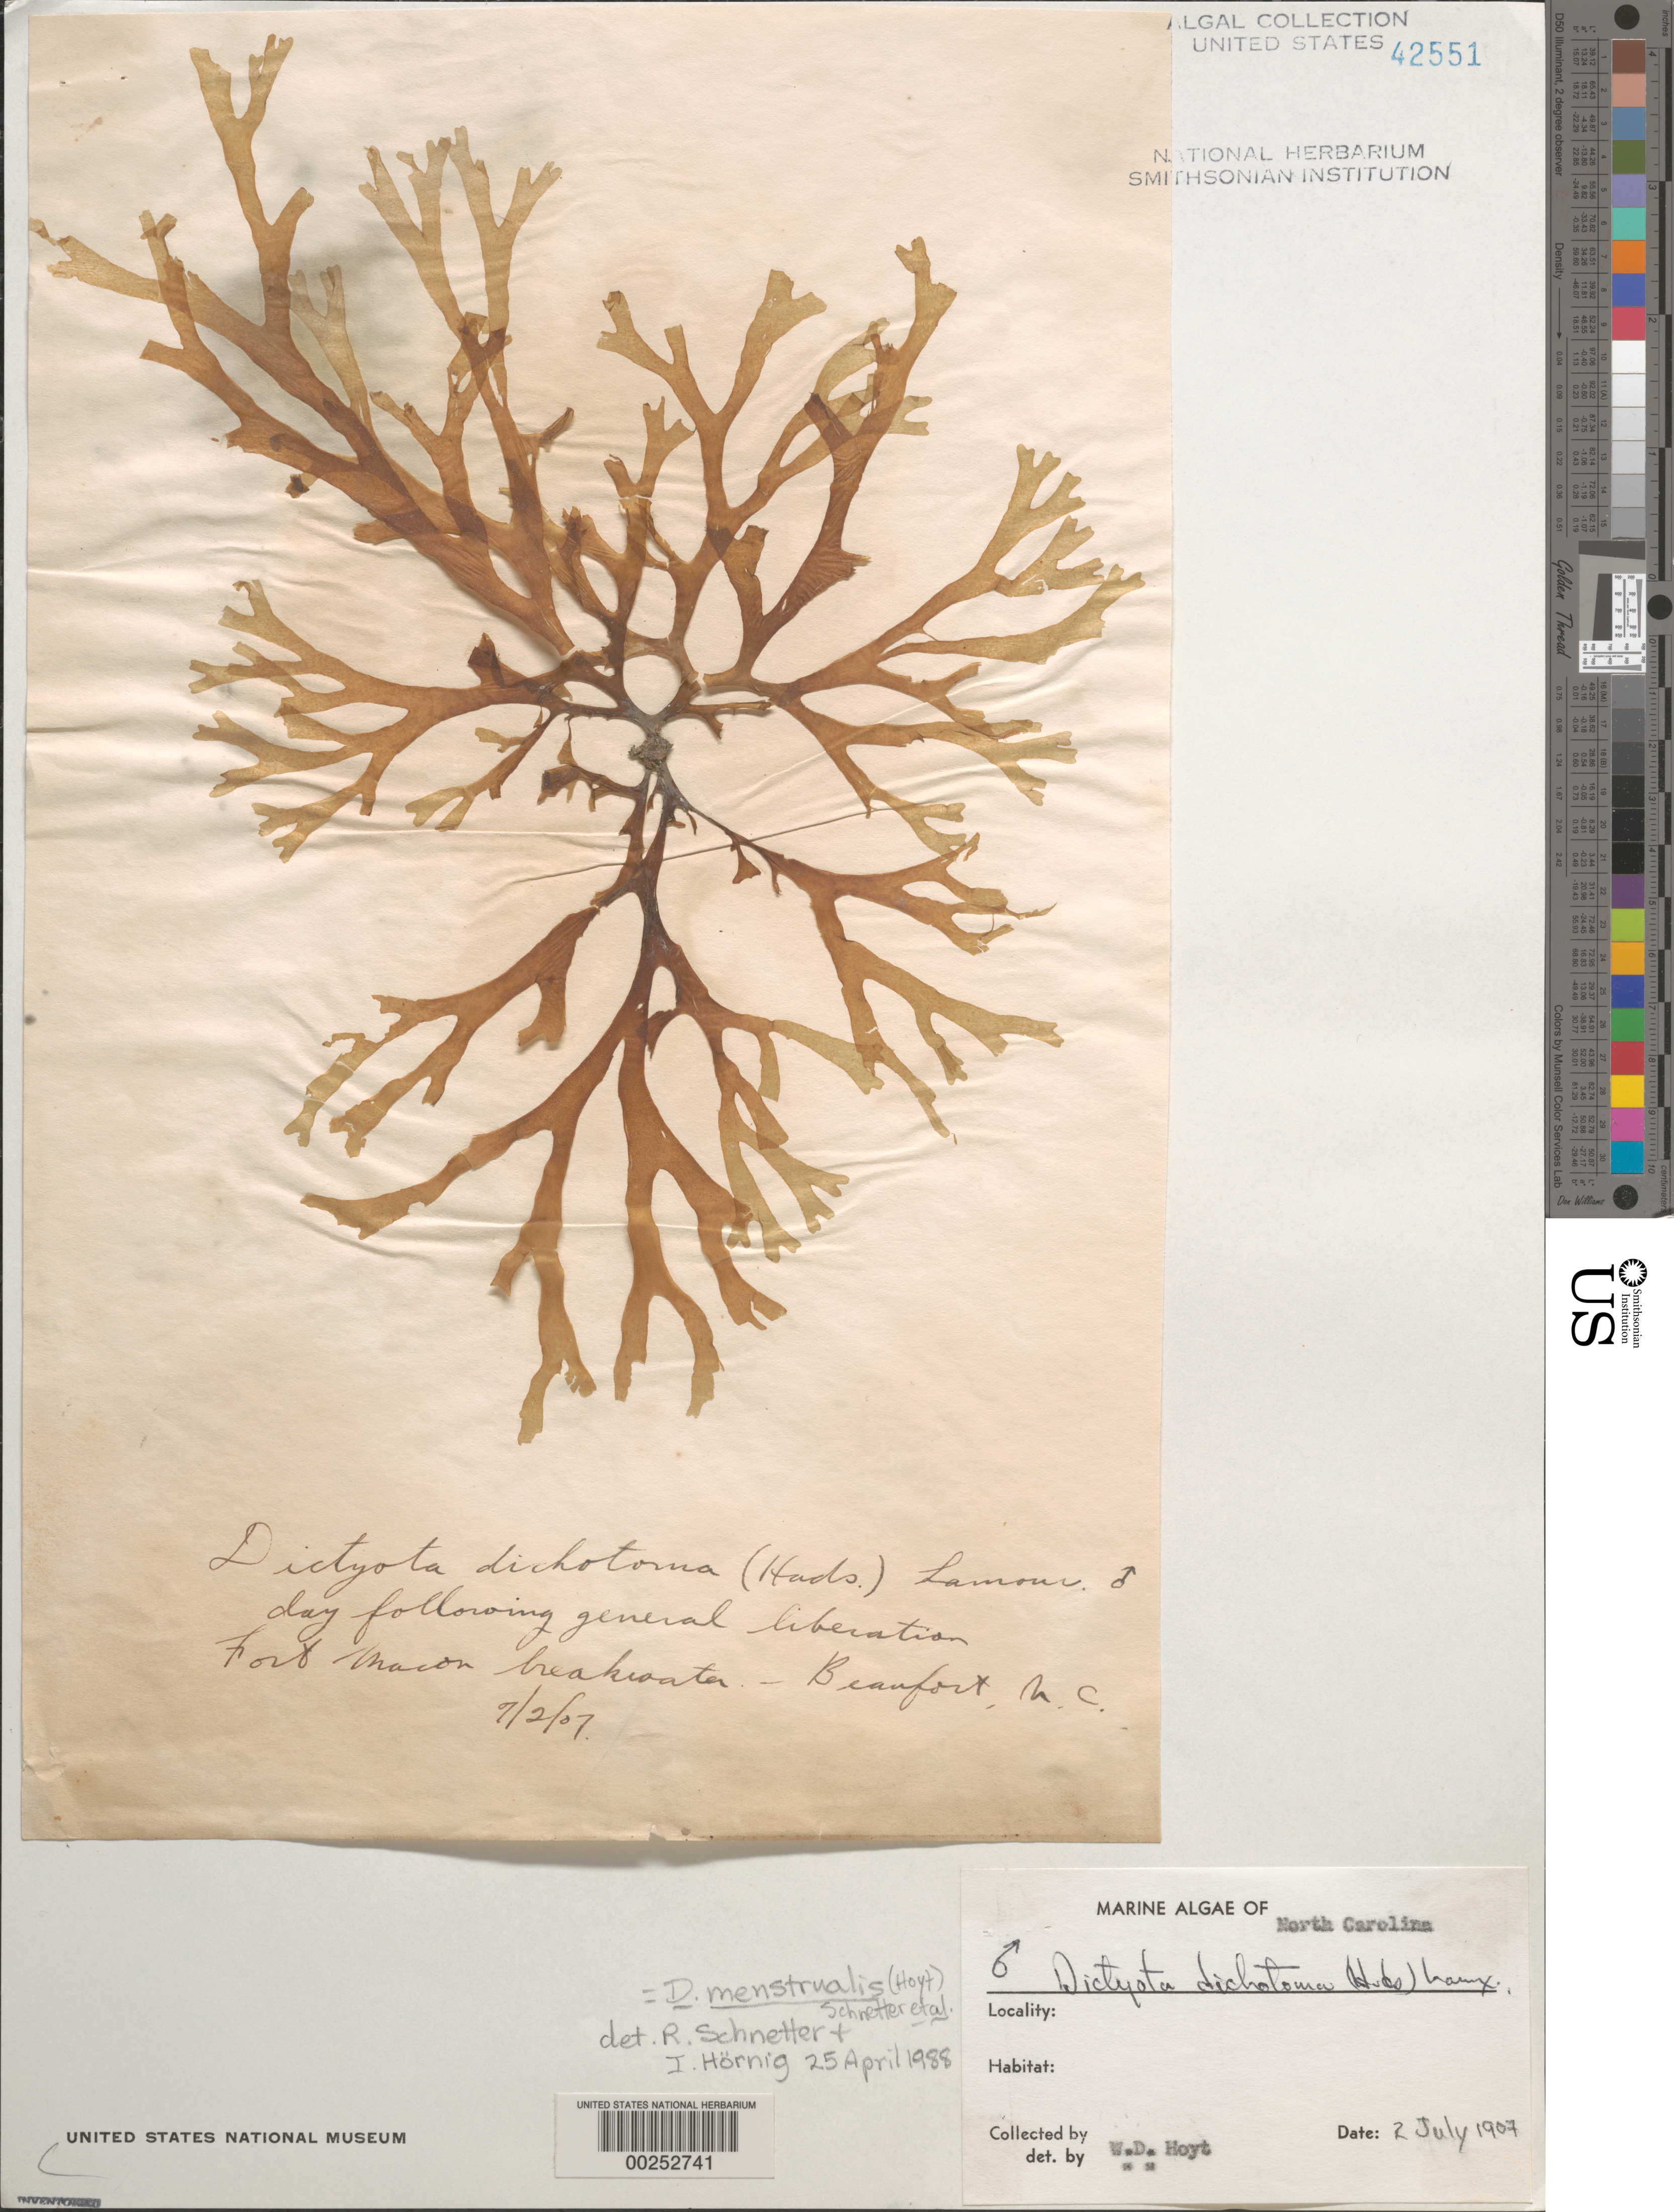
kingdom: Chromista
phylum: Ochrophyta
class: Phaeophyceae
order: Dictyotales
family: Dictyotaceae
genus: Dictyota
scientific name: Dictyota menstrualis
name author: (Hoyt) Schnetter et al.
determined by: Schnetter, R.; Hörnig, I.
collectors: W. D. Hoyt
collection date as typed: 02 Jul 1907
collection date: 1907-07-02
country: United States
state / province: North Carolina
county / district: Carteret County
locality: Beaufort, Fort Macon breakwater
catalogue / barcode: US 42551